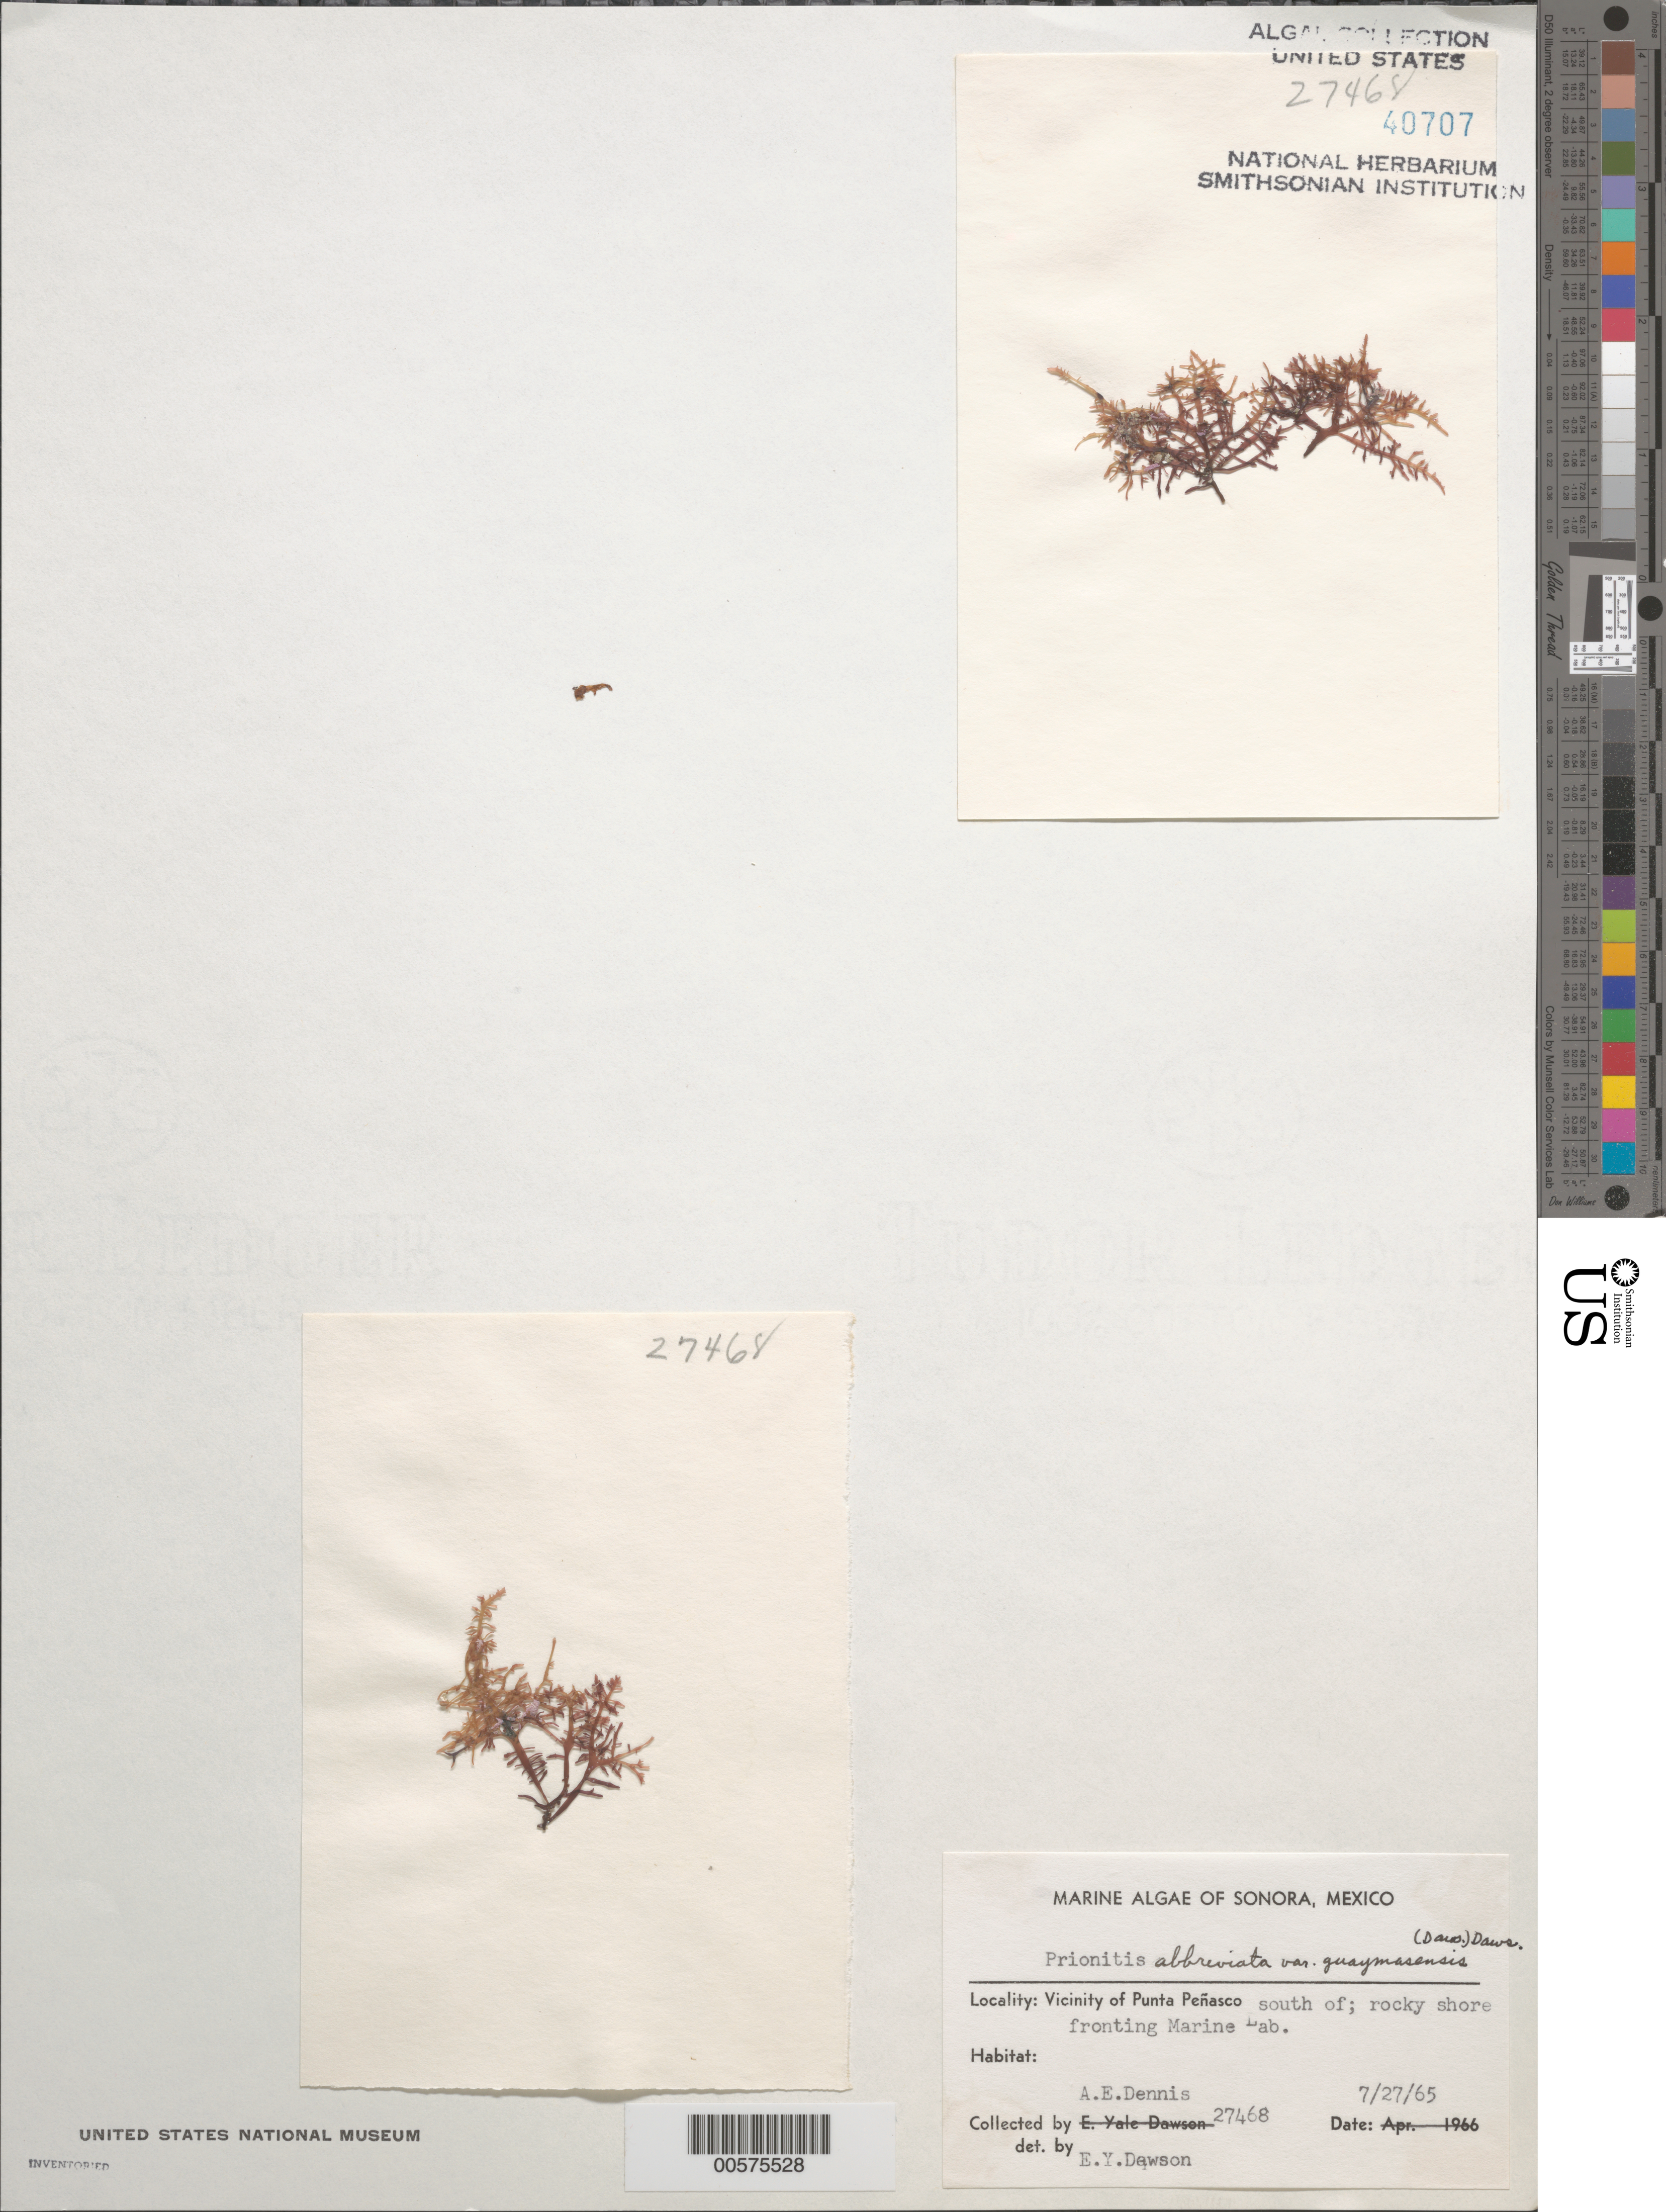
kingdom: Plantae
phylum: Rhodophyta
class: Florideophyceae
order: Cryptonemiales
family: Cryptonemiaceae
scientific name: Prionitis abbreviata var. guaymasensis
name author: (E.Y. Dawson) E.Y. Dawson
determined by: Dawson, E. Y.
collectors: A. Dennis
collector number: EYD 27468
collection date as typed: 27 Jul 1965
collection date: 1965-07-27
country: Mexico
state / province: Sonora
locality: Marine laboratory shore, south of Punta Penasco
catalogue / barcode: US 40707